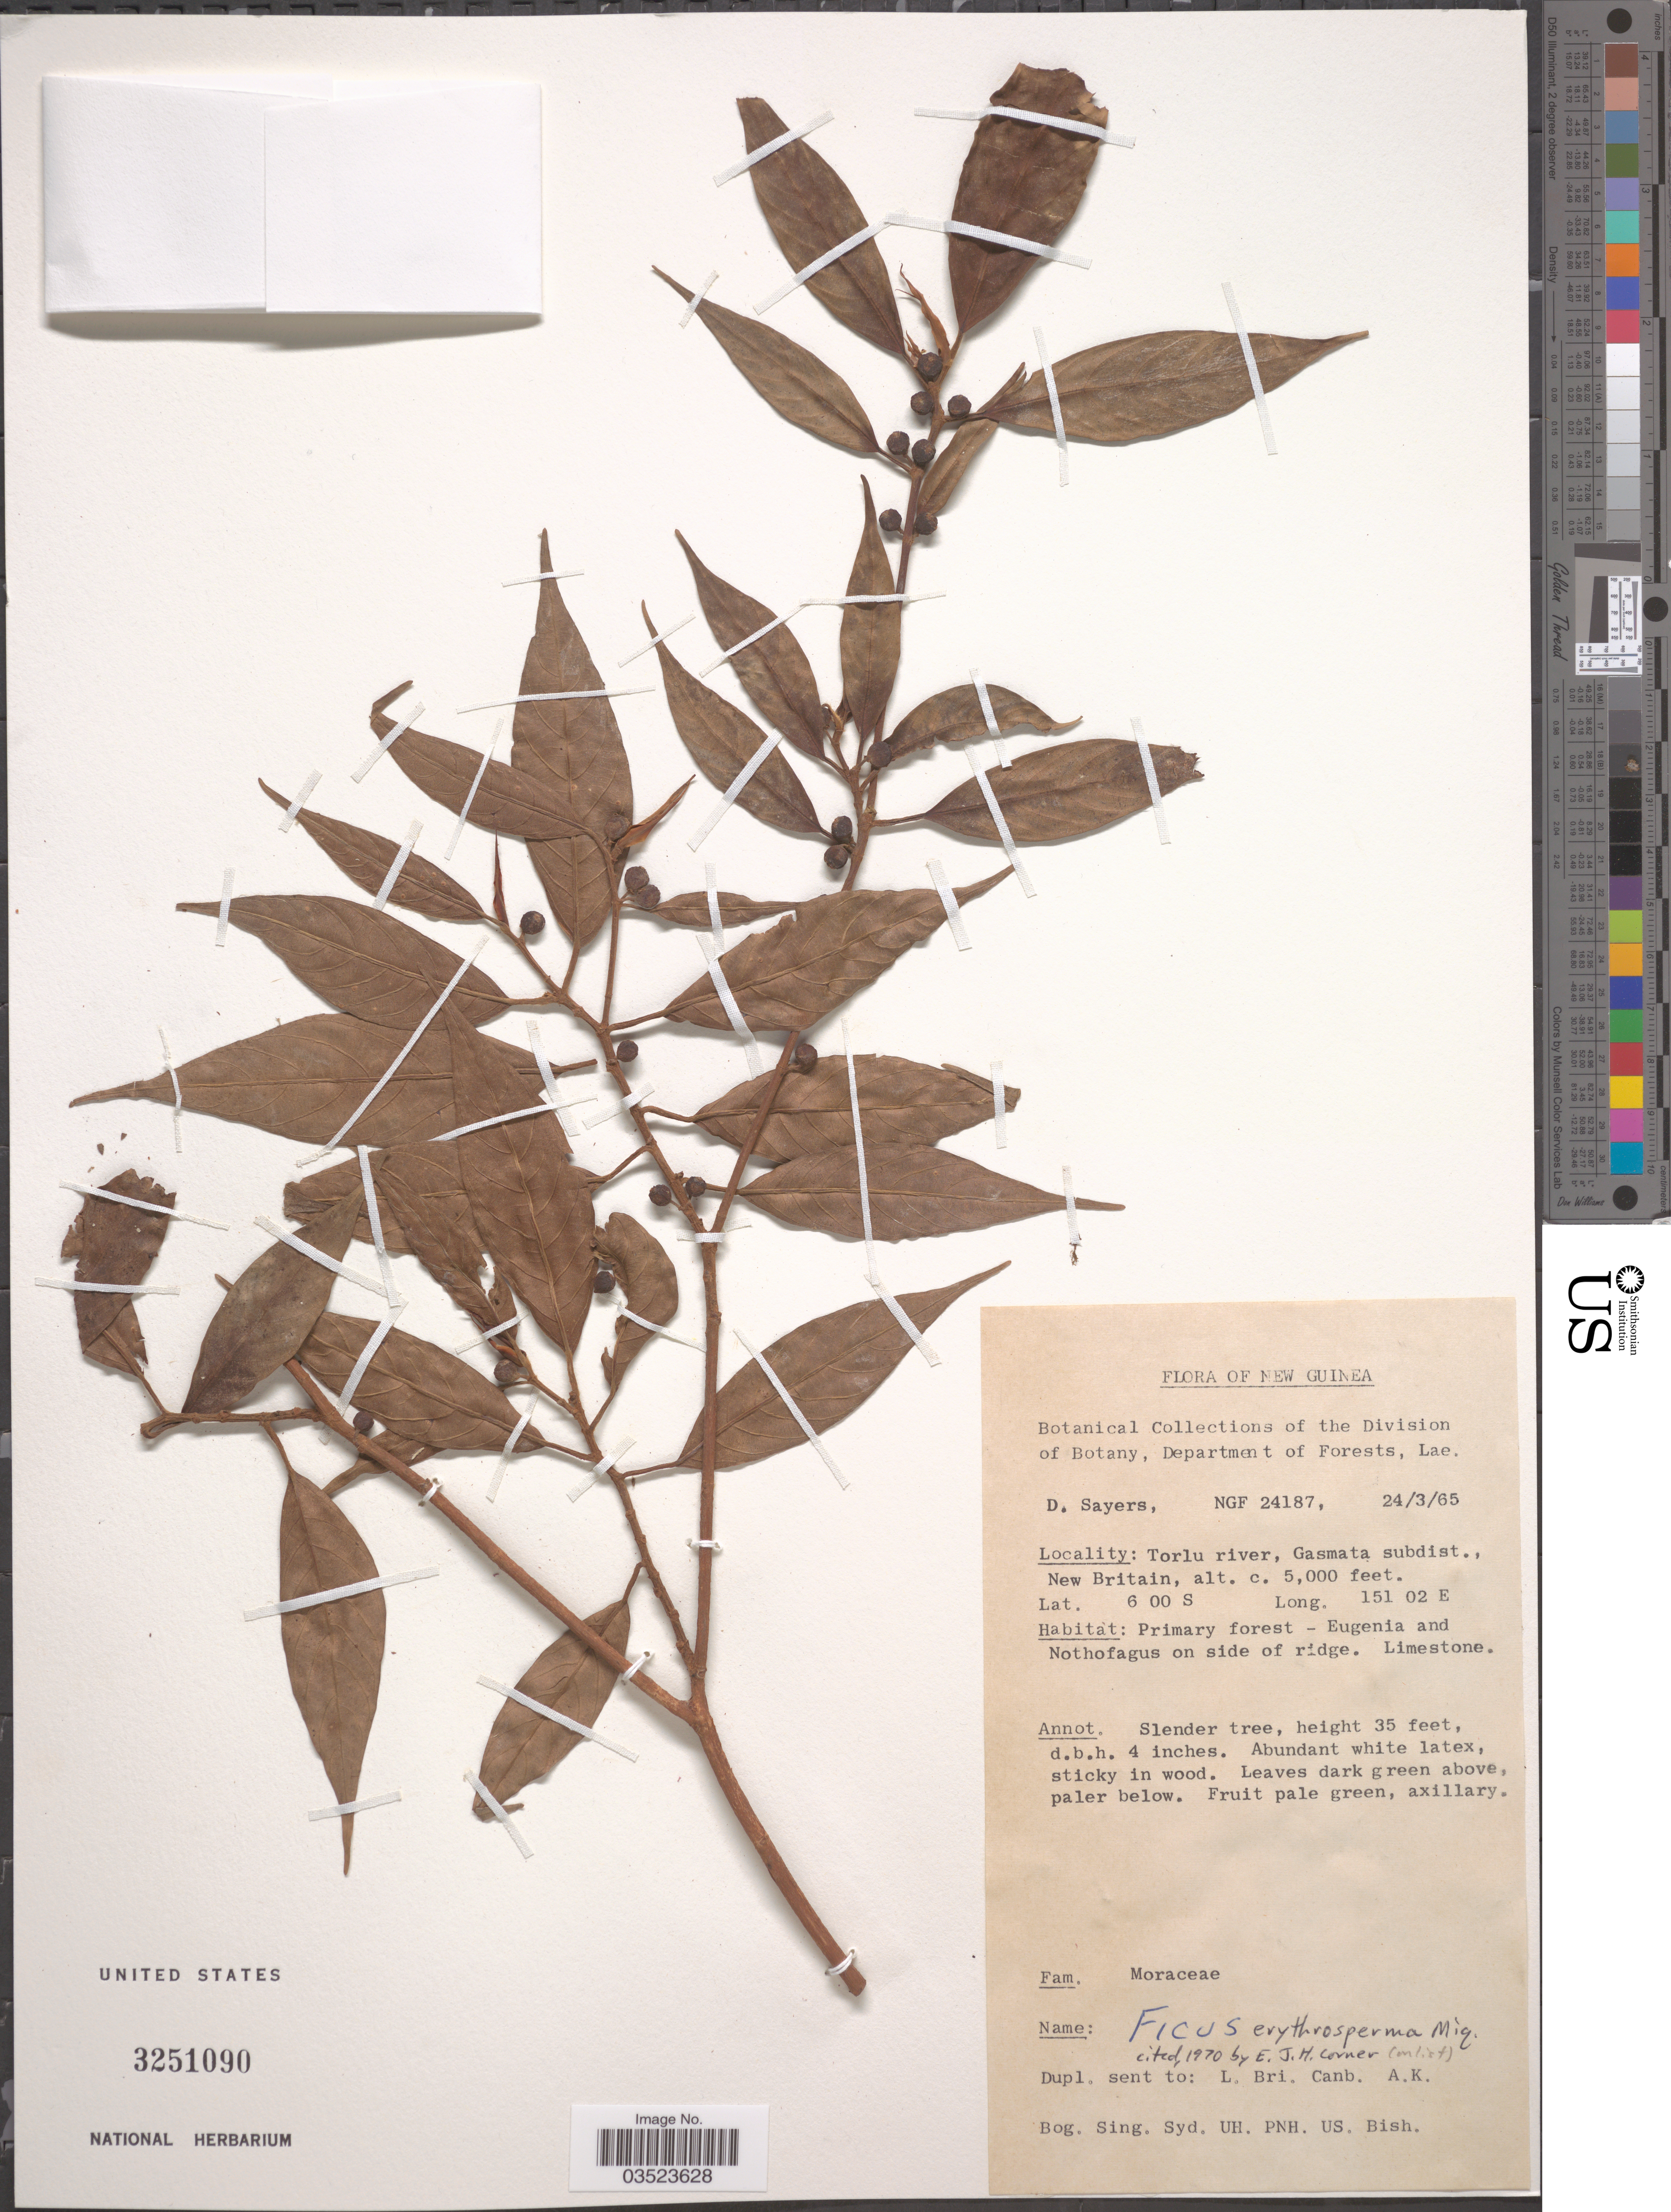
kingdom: Plantae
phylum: Tracheophyta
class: Magnoliopsida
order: Rosales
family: Moraceae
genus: Ficus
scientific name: Ficus erythrosperma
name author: Miq.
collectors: D. Sayers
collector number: NGF24187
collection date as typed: Transcribed d/m/y: 24/3/65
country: Papua New Guinea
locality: New Guinea. Torlu river, Gasmata subdist., New Britain.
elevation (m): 1524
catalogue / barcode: US 3251090